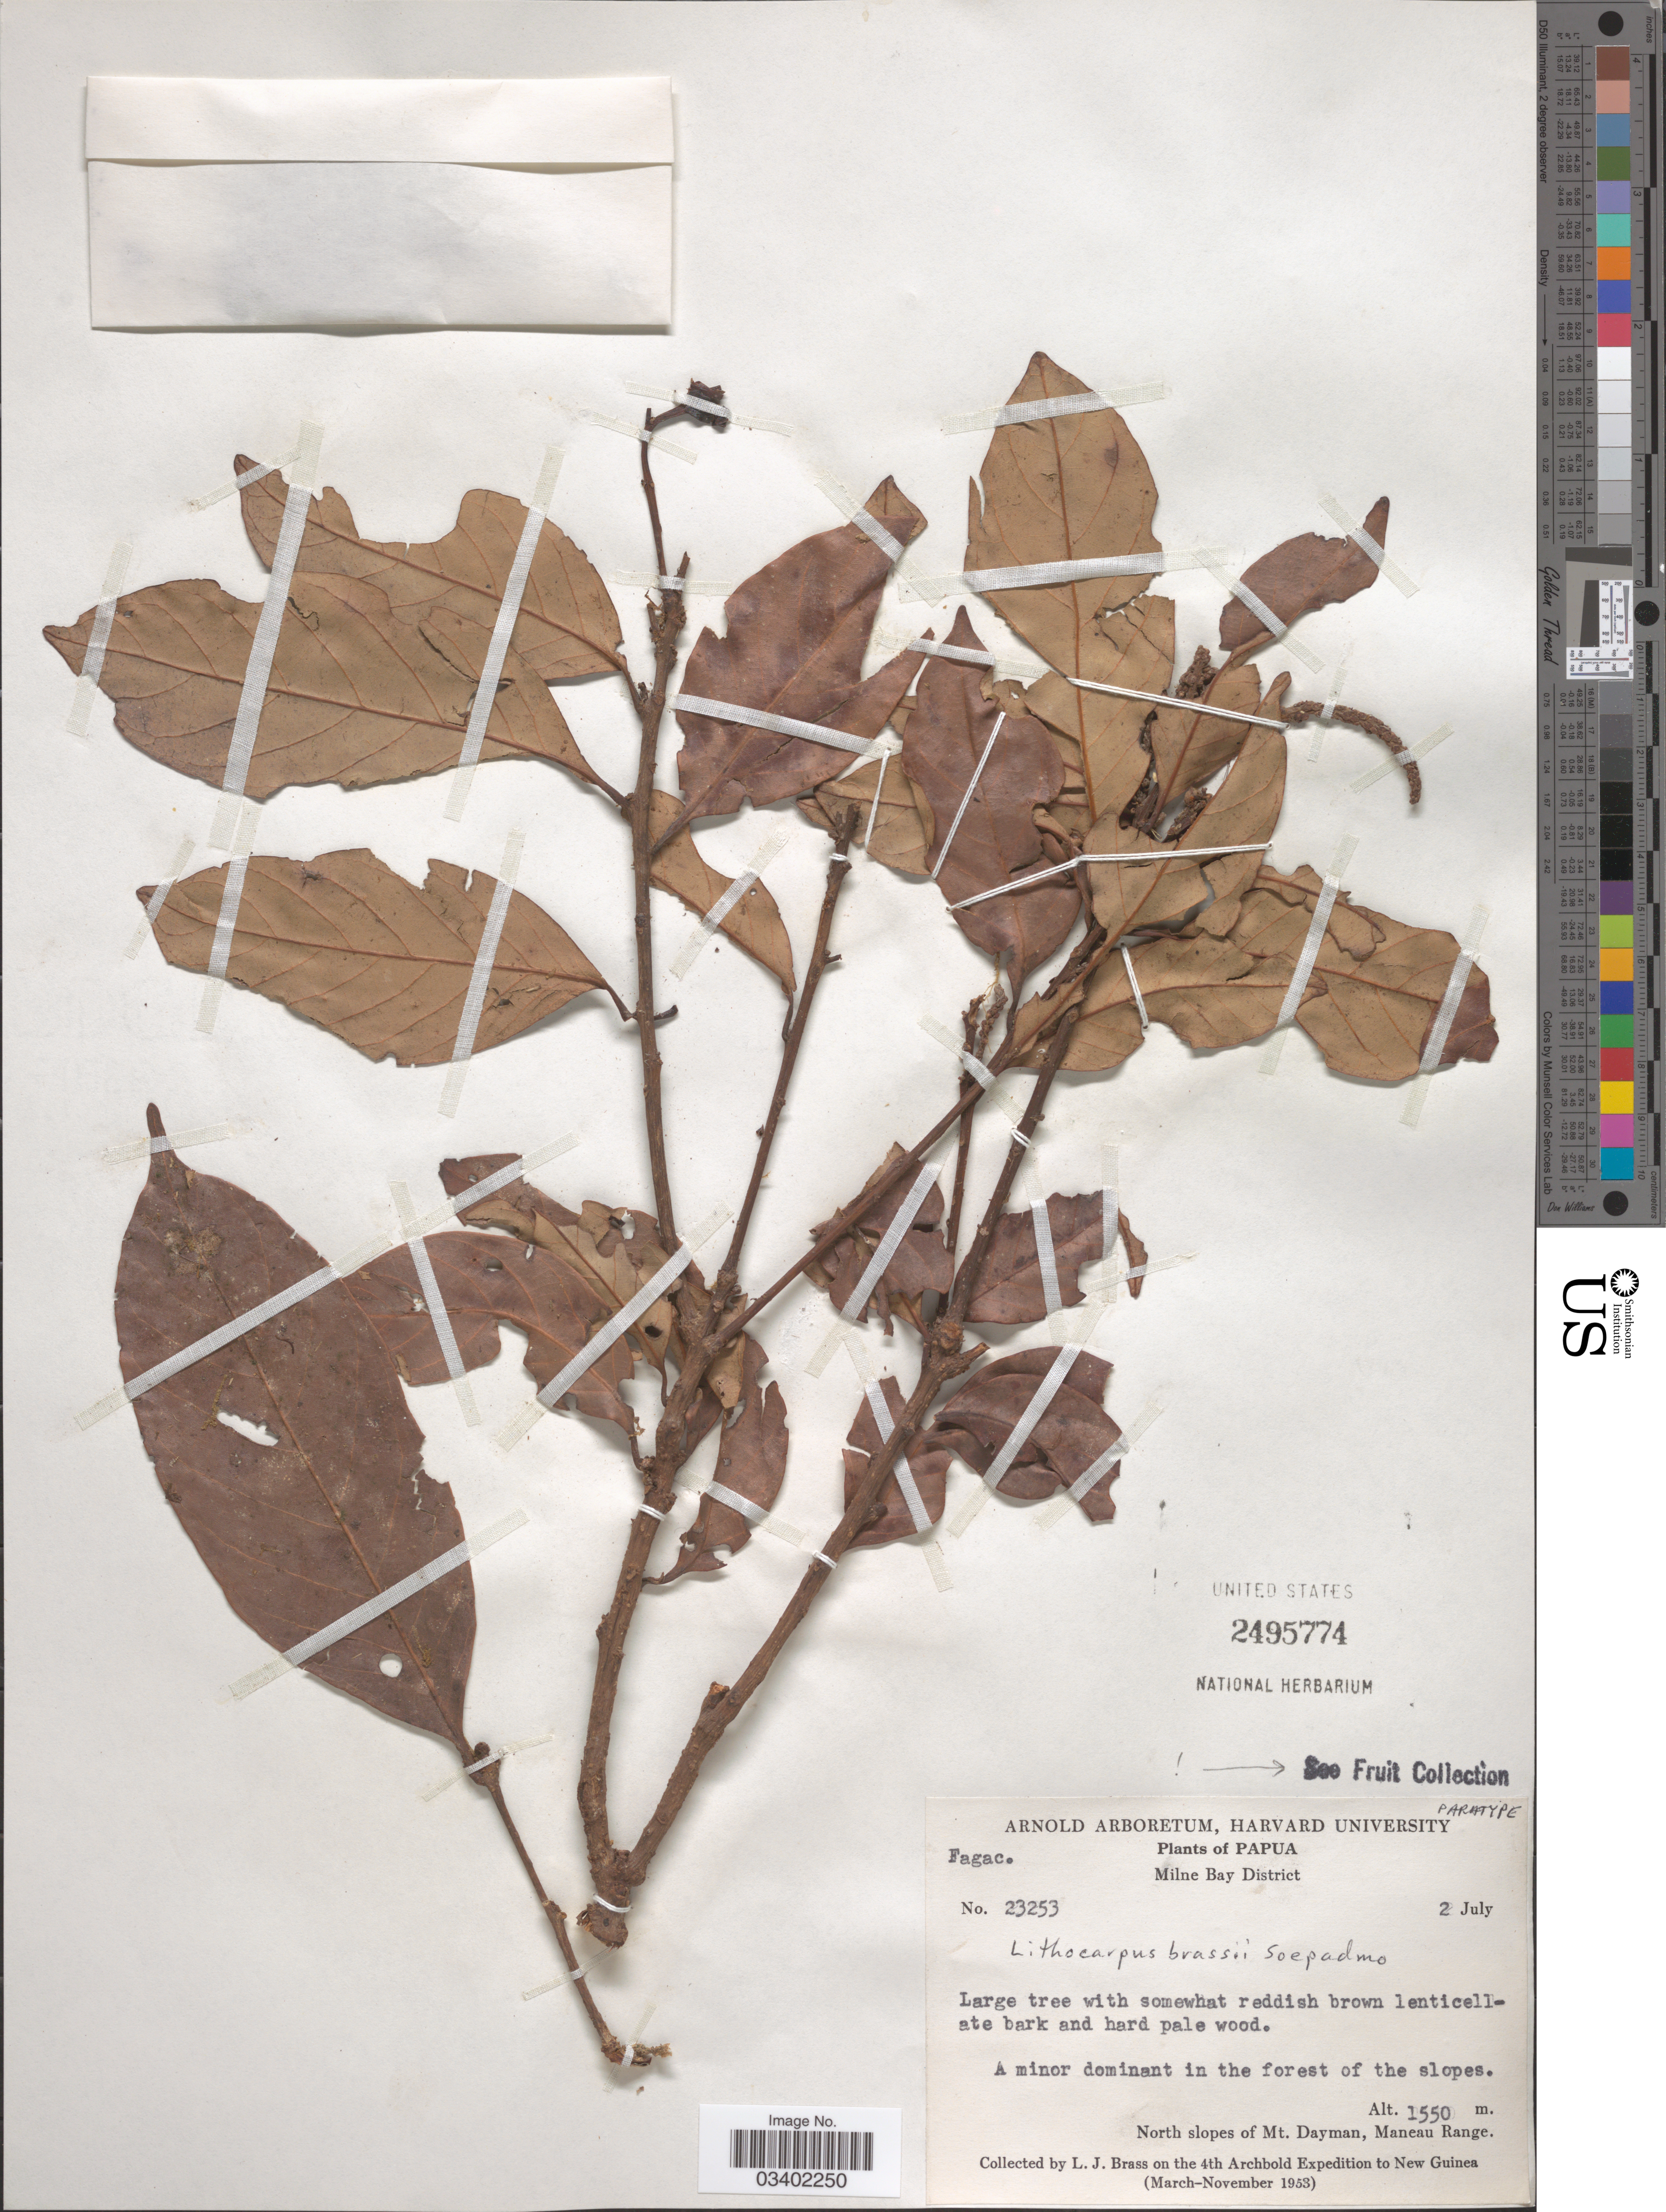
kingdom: Plantae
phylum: Tracheophyta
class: Magnoliopsida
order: Fagales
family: Fagaceae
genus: Lithocarpus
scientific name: Lithocarpus brassii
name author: Soepadmo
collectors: L. J. Brass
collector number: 23253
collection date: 1953-07-02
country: Papua New Guinea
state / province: Milne Bay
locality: Papua. Milne Bay District. North slopes of Mt. Dayman, Maneau Range. New Guinea.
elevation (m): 1550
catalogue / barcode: US 2495774